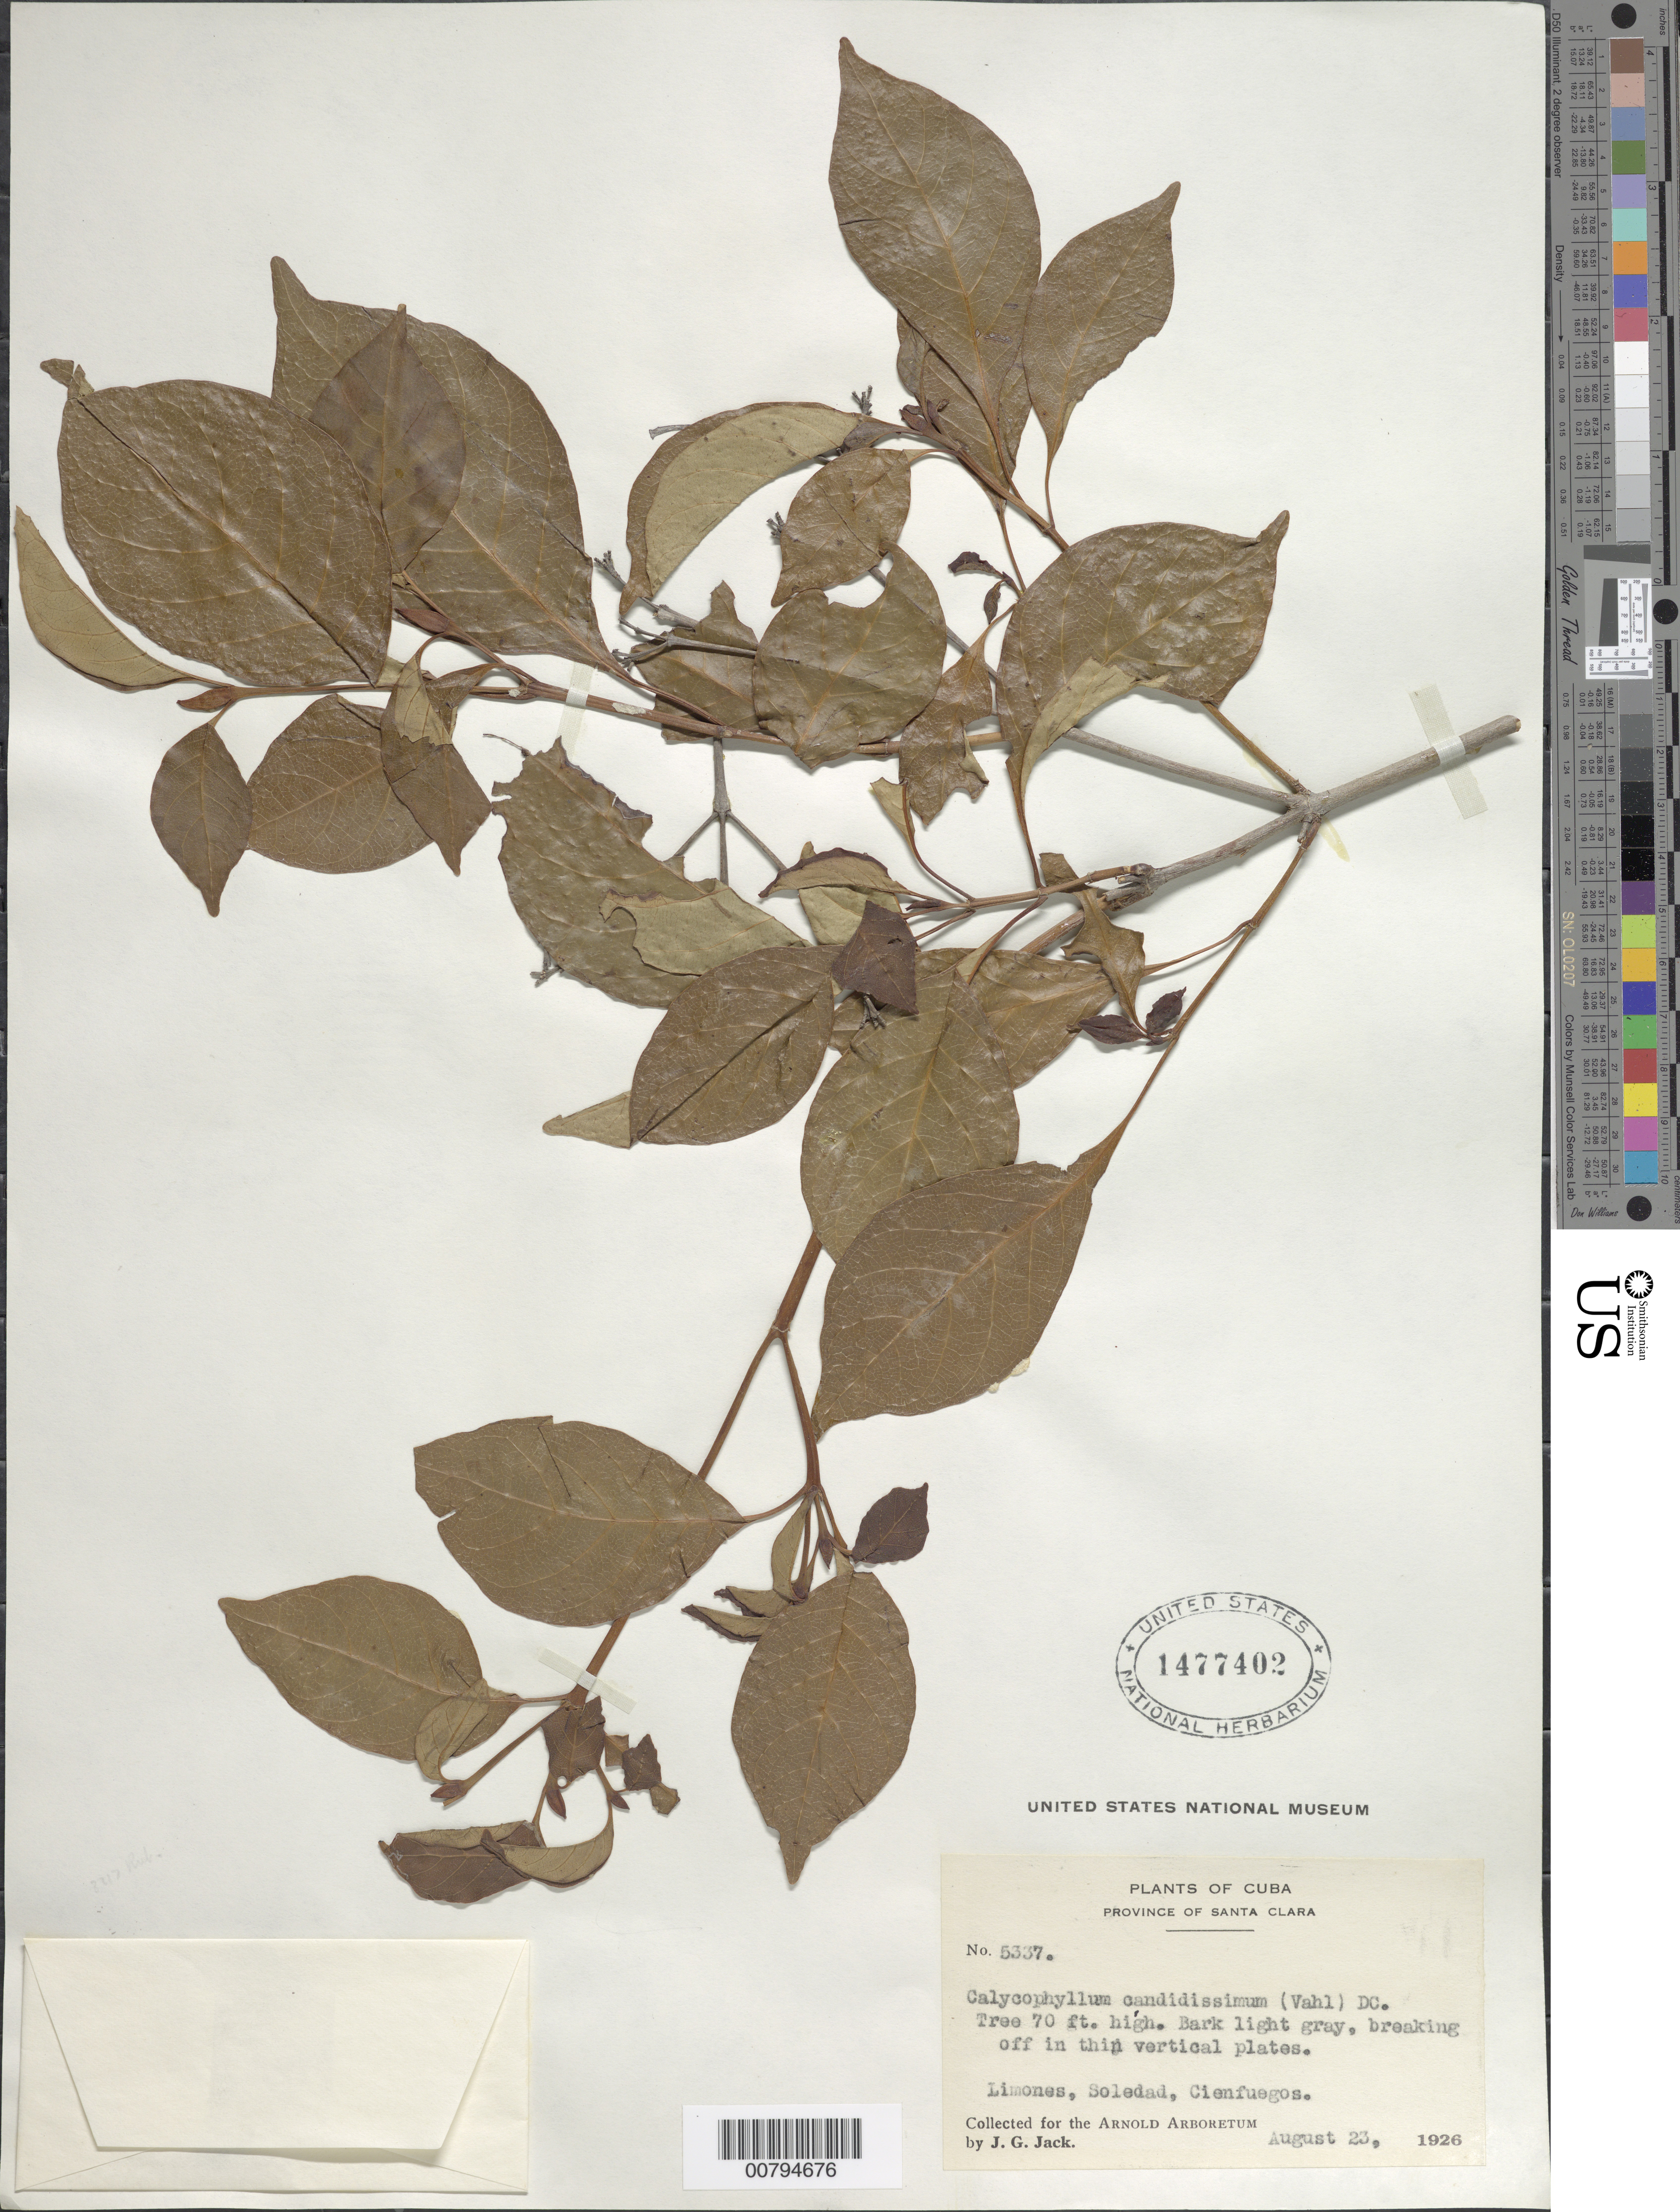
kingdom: Plantae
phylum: Tracheophyta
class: Magnoliopsida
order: Gentianales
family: Rubiaceae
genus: Calycophyllum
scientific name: Calycophyllum candidissimum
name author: (Vahl) DC.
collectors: J. G. Jack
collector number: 5337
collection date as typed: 23 Aug 1926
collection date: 1926-08-23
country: Cuba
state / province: Cienfuegos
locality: Limones, Soledad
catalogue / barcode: US 1477402